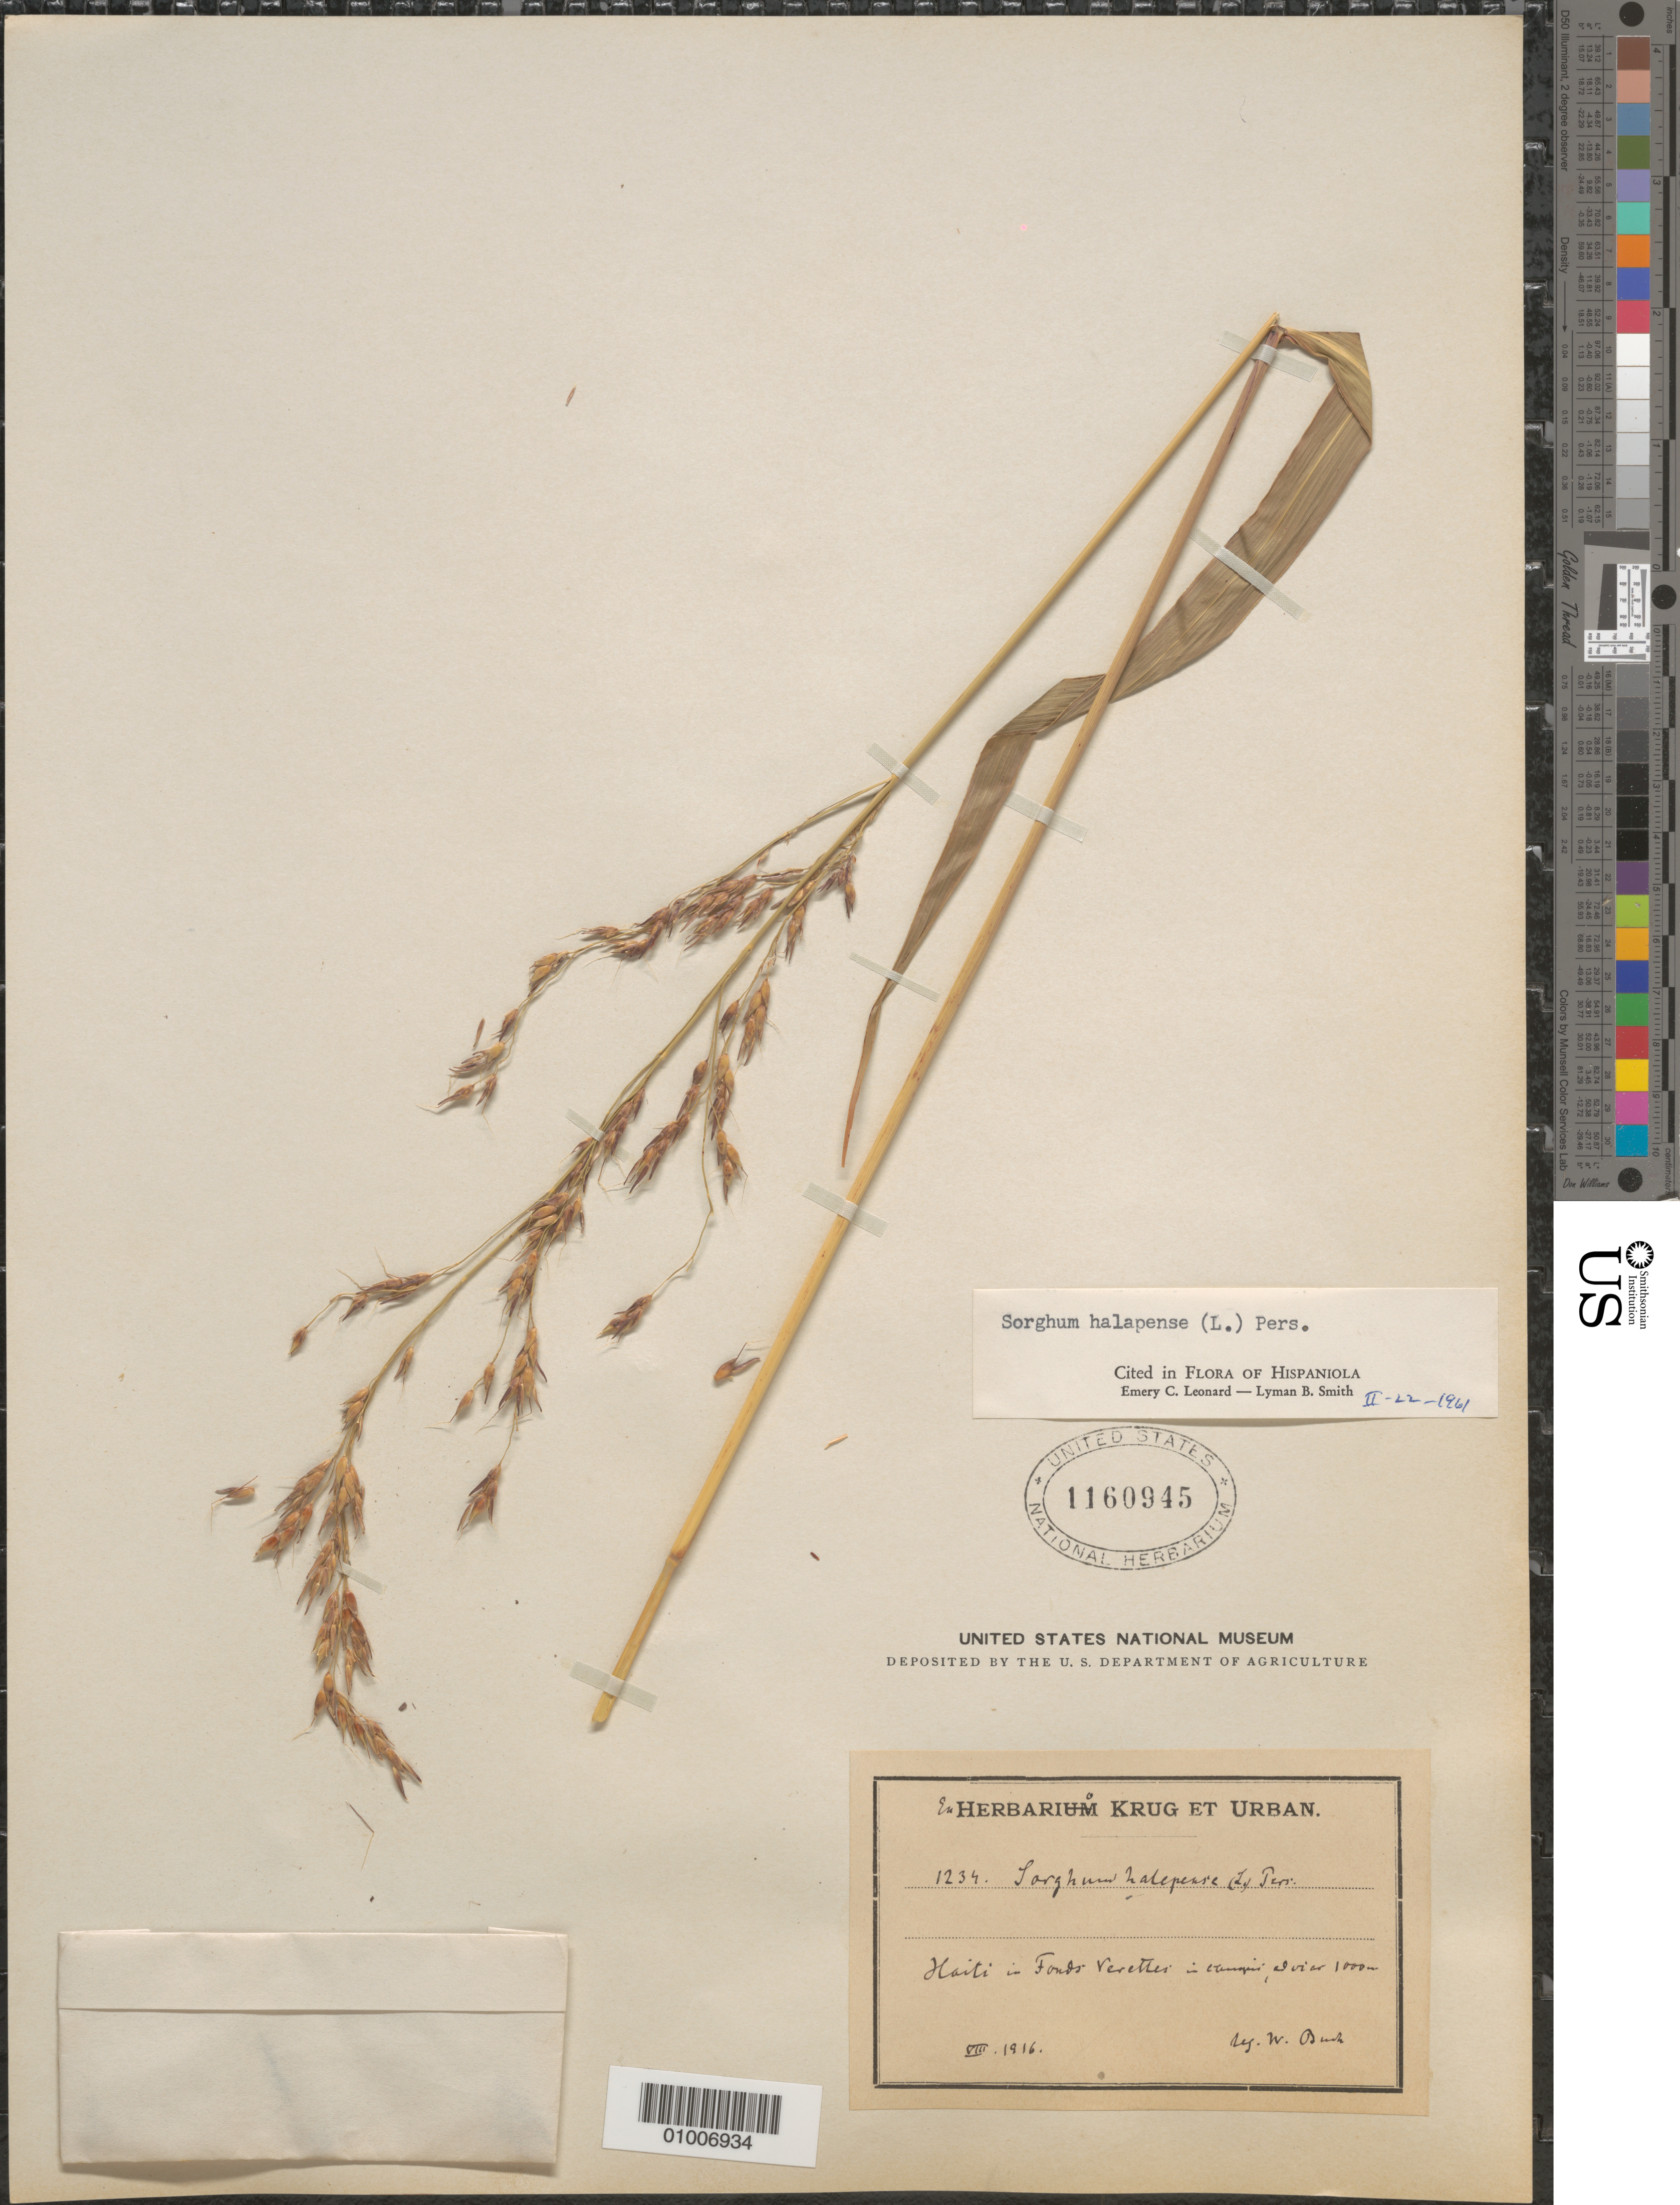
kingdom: Plantae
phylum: Tracheophyta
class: Liliopsida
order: Poales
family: Poaceae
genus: Sorghum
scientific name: Sorghum halepense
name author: (L.) Pers.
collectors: W. Buch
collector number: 1234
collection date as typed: Aug 1916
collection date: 1916-08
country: Haiti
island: Hispaniola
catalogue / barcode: US 1160945